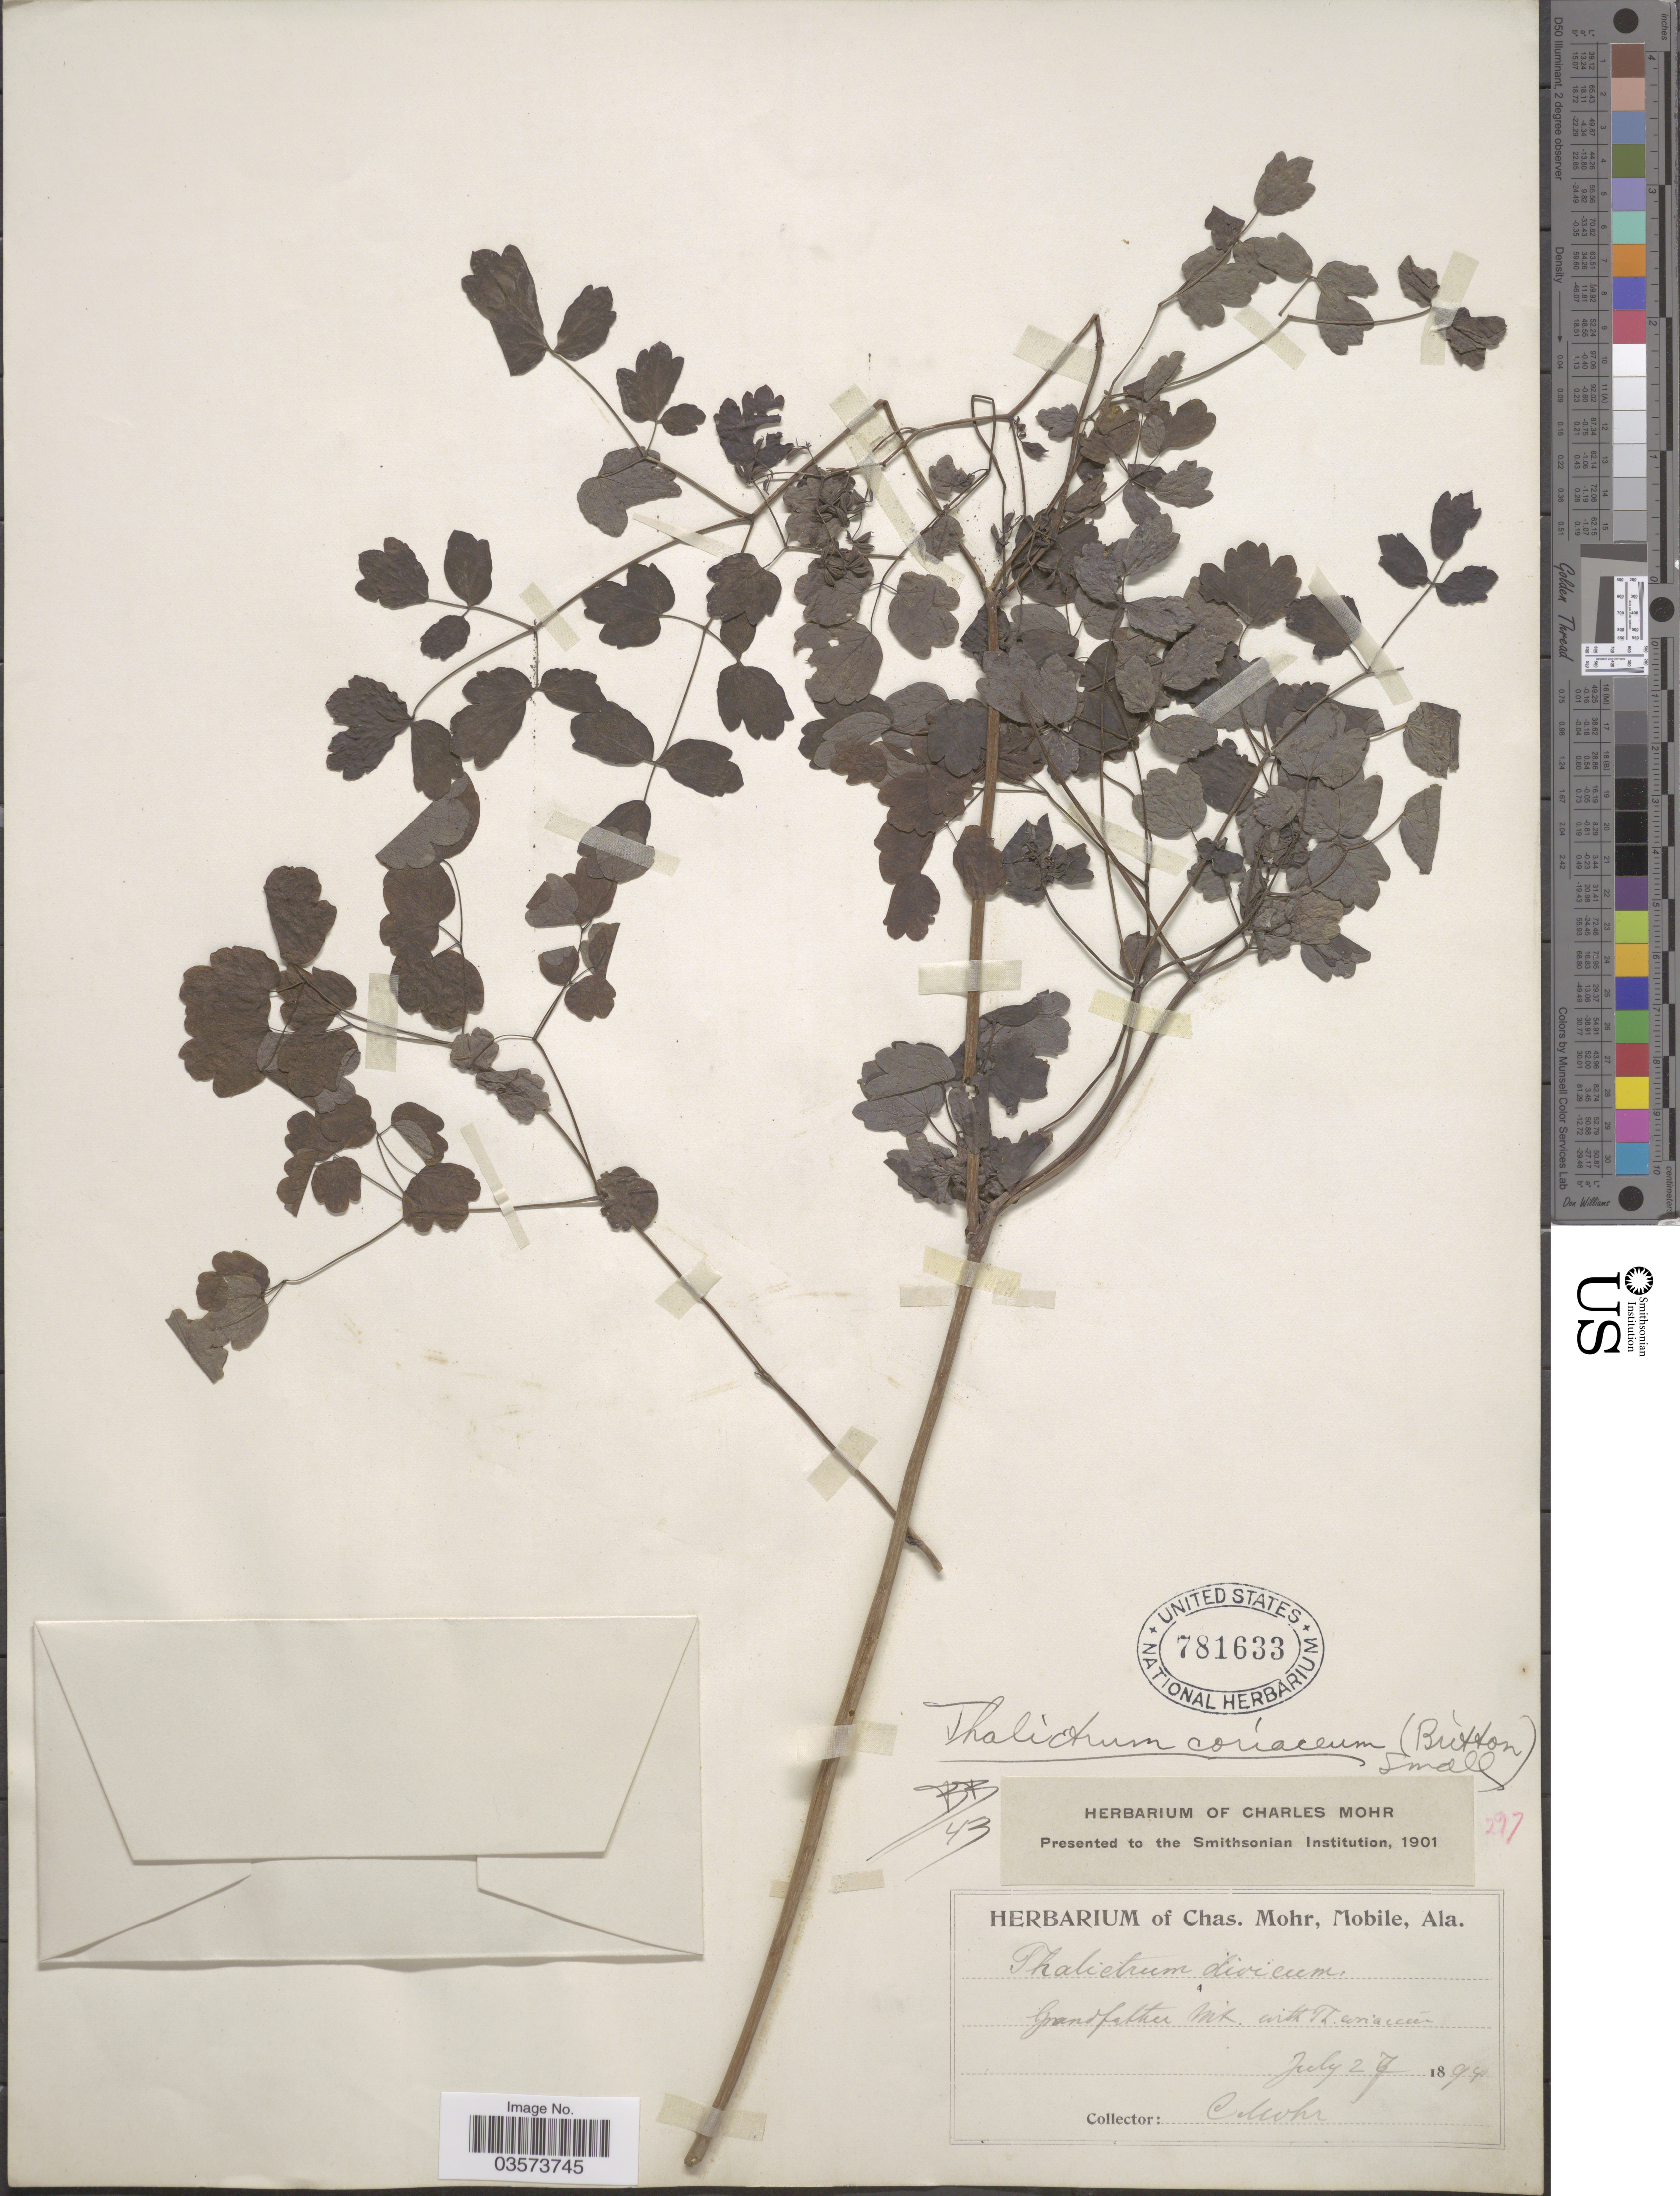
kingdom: Plantae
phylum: Tracheophyta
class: Magnoliopsida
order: Ranunculales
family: Ranunculaceae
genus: Thalictrum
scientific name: Thalictrum coriaceum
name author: (Britton) Small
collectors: Mohr, C. T. (herbarium)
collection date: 1894-07-27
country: United States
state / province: North Carolina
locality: Grandfather Mt.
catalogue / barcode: US 781633